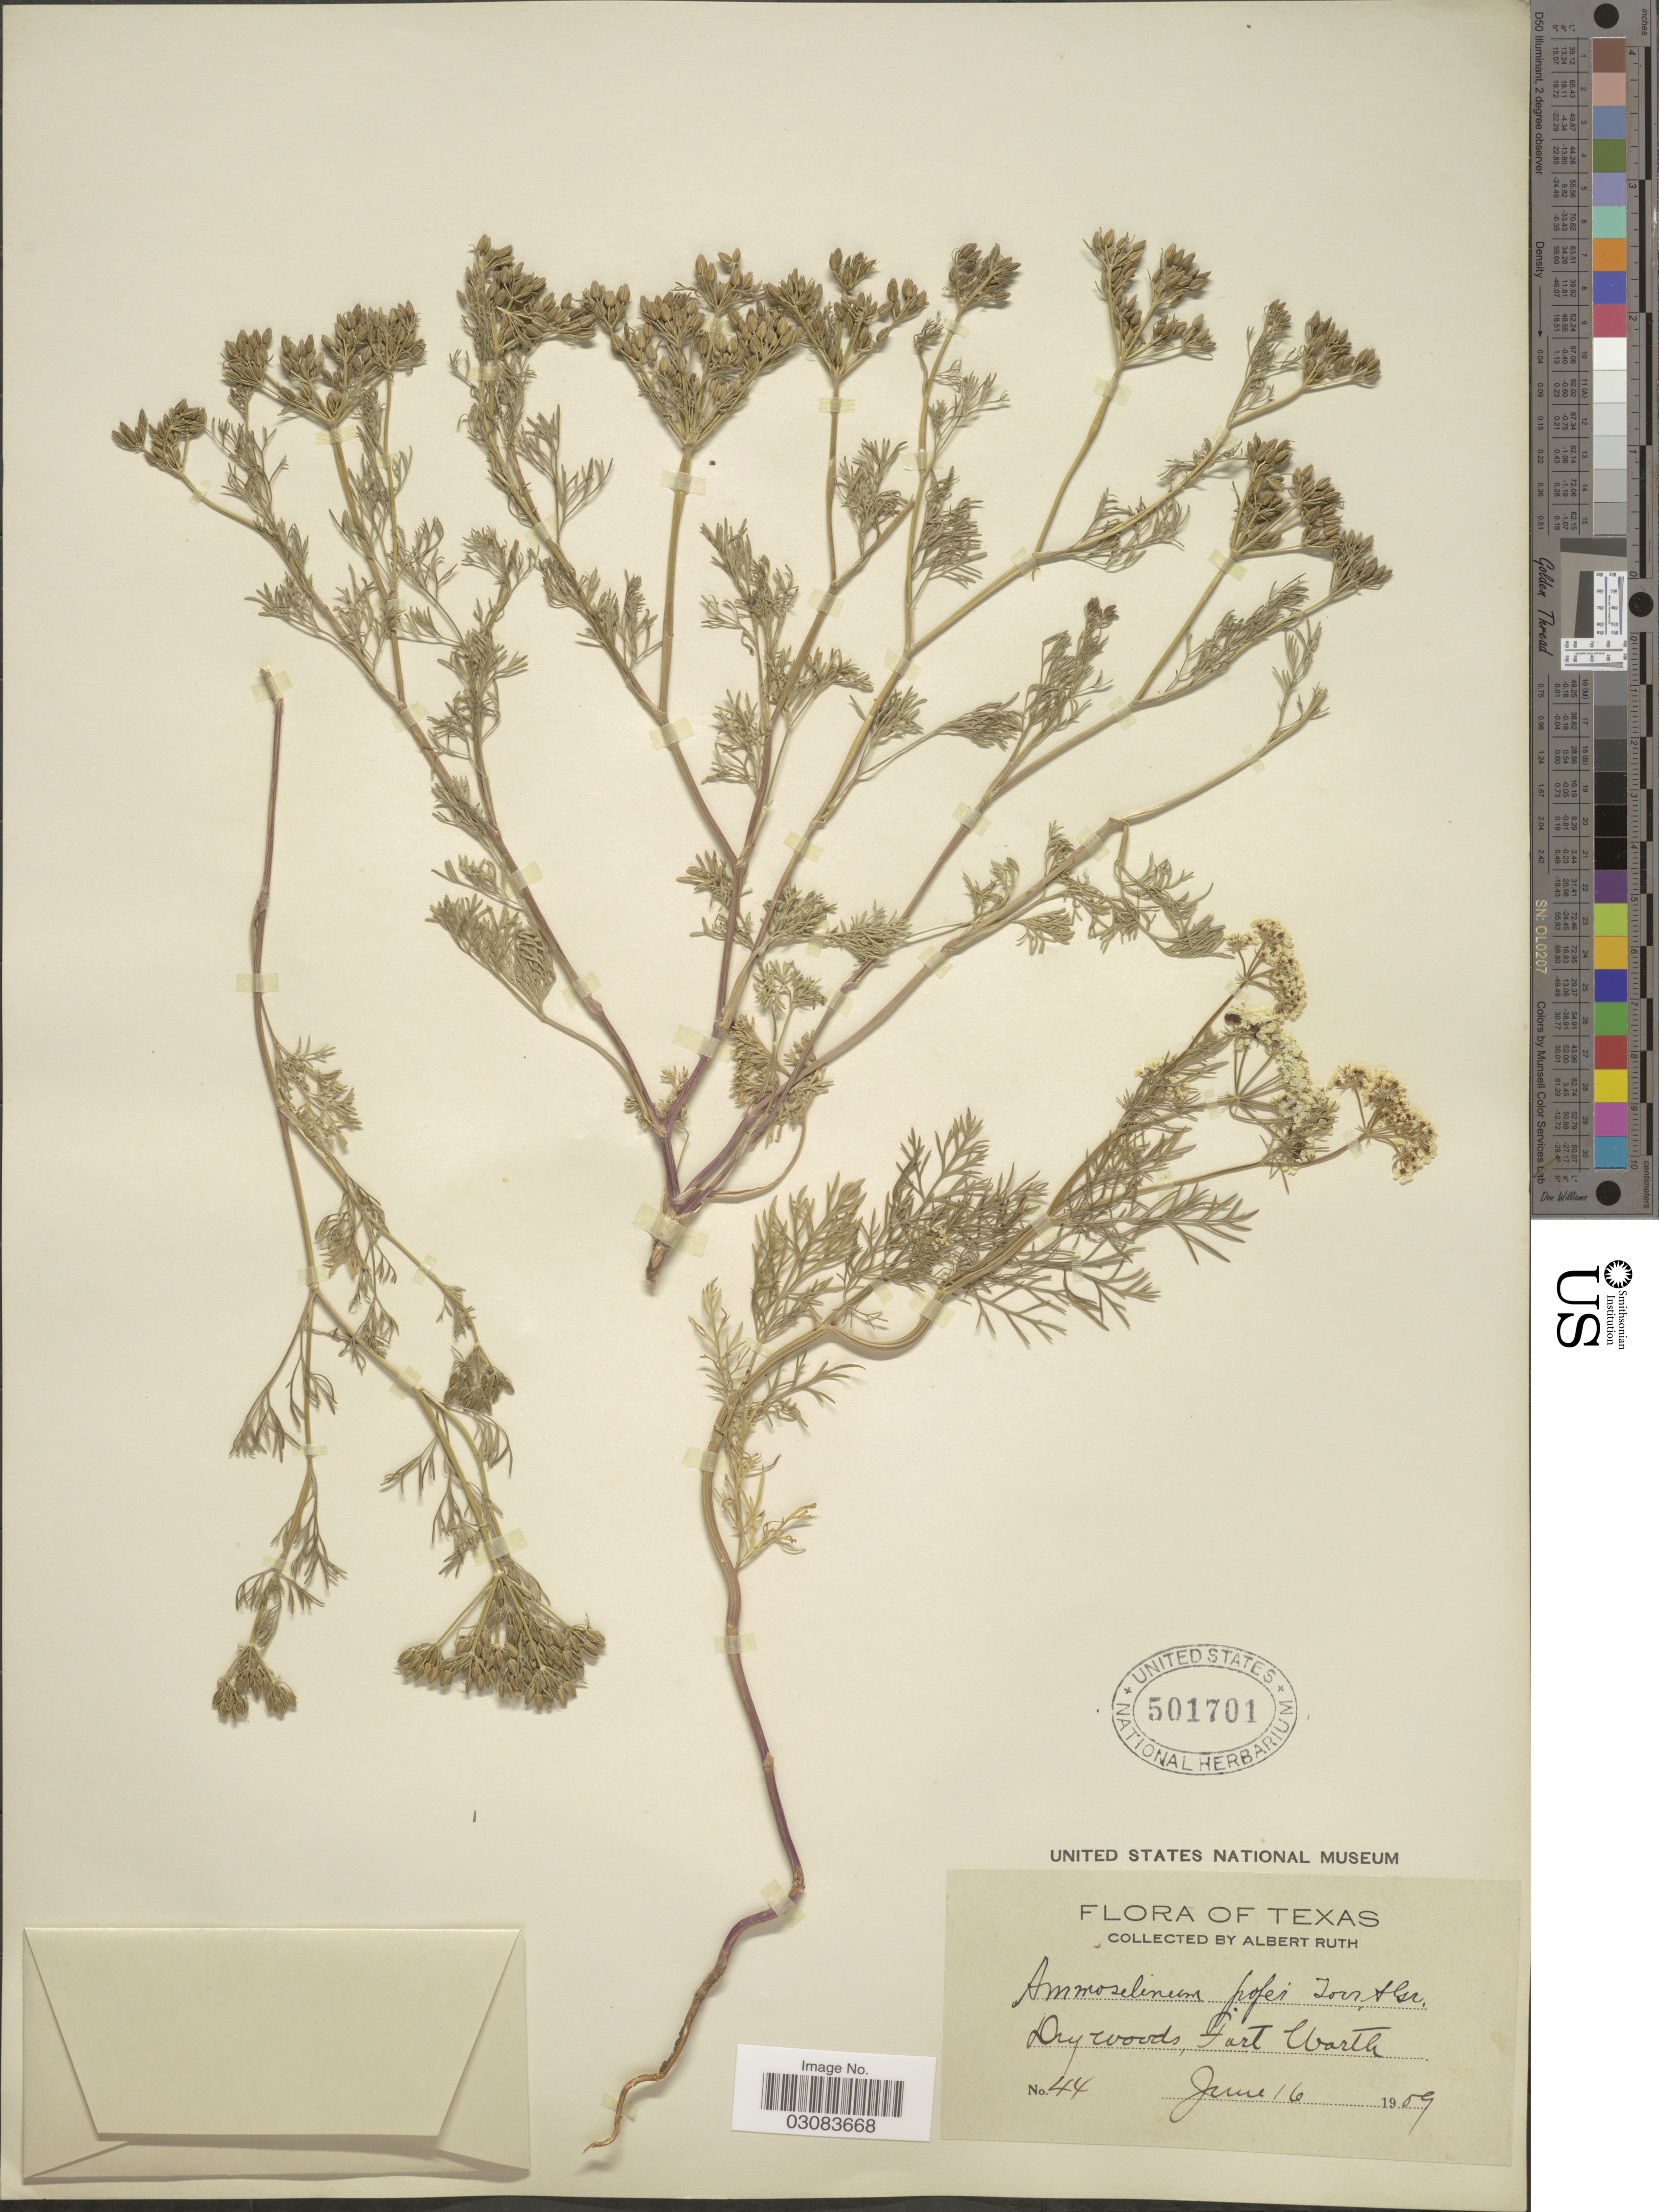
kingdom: Plantae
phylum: Tracheophyta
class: Magnoliopsida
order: Apiales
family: Apiaceae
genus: Ammoselinum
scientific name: Ammoselinum popei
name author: Torr. & A. Gray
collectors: A. Ruth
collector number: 44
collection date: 1909-06-16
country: United States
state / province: Texas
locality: Dry woods, Fort Warth.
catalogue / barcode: US 501701